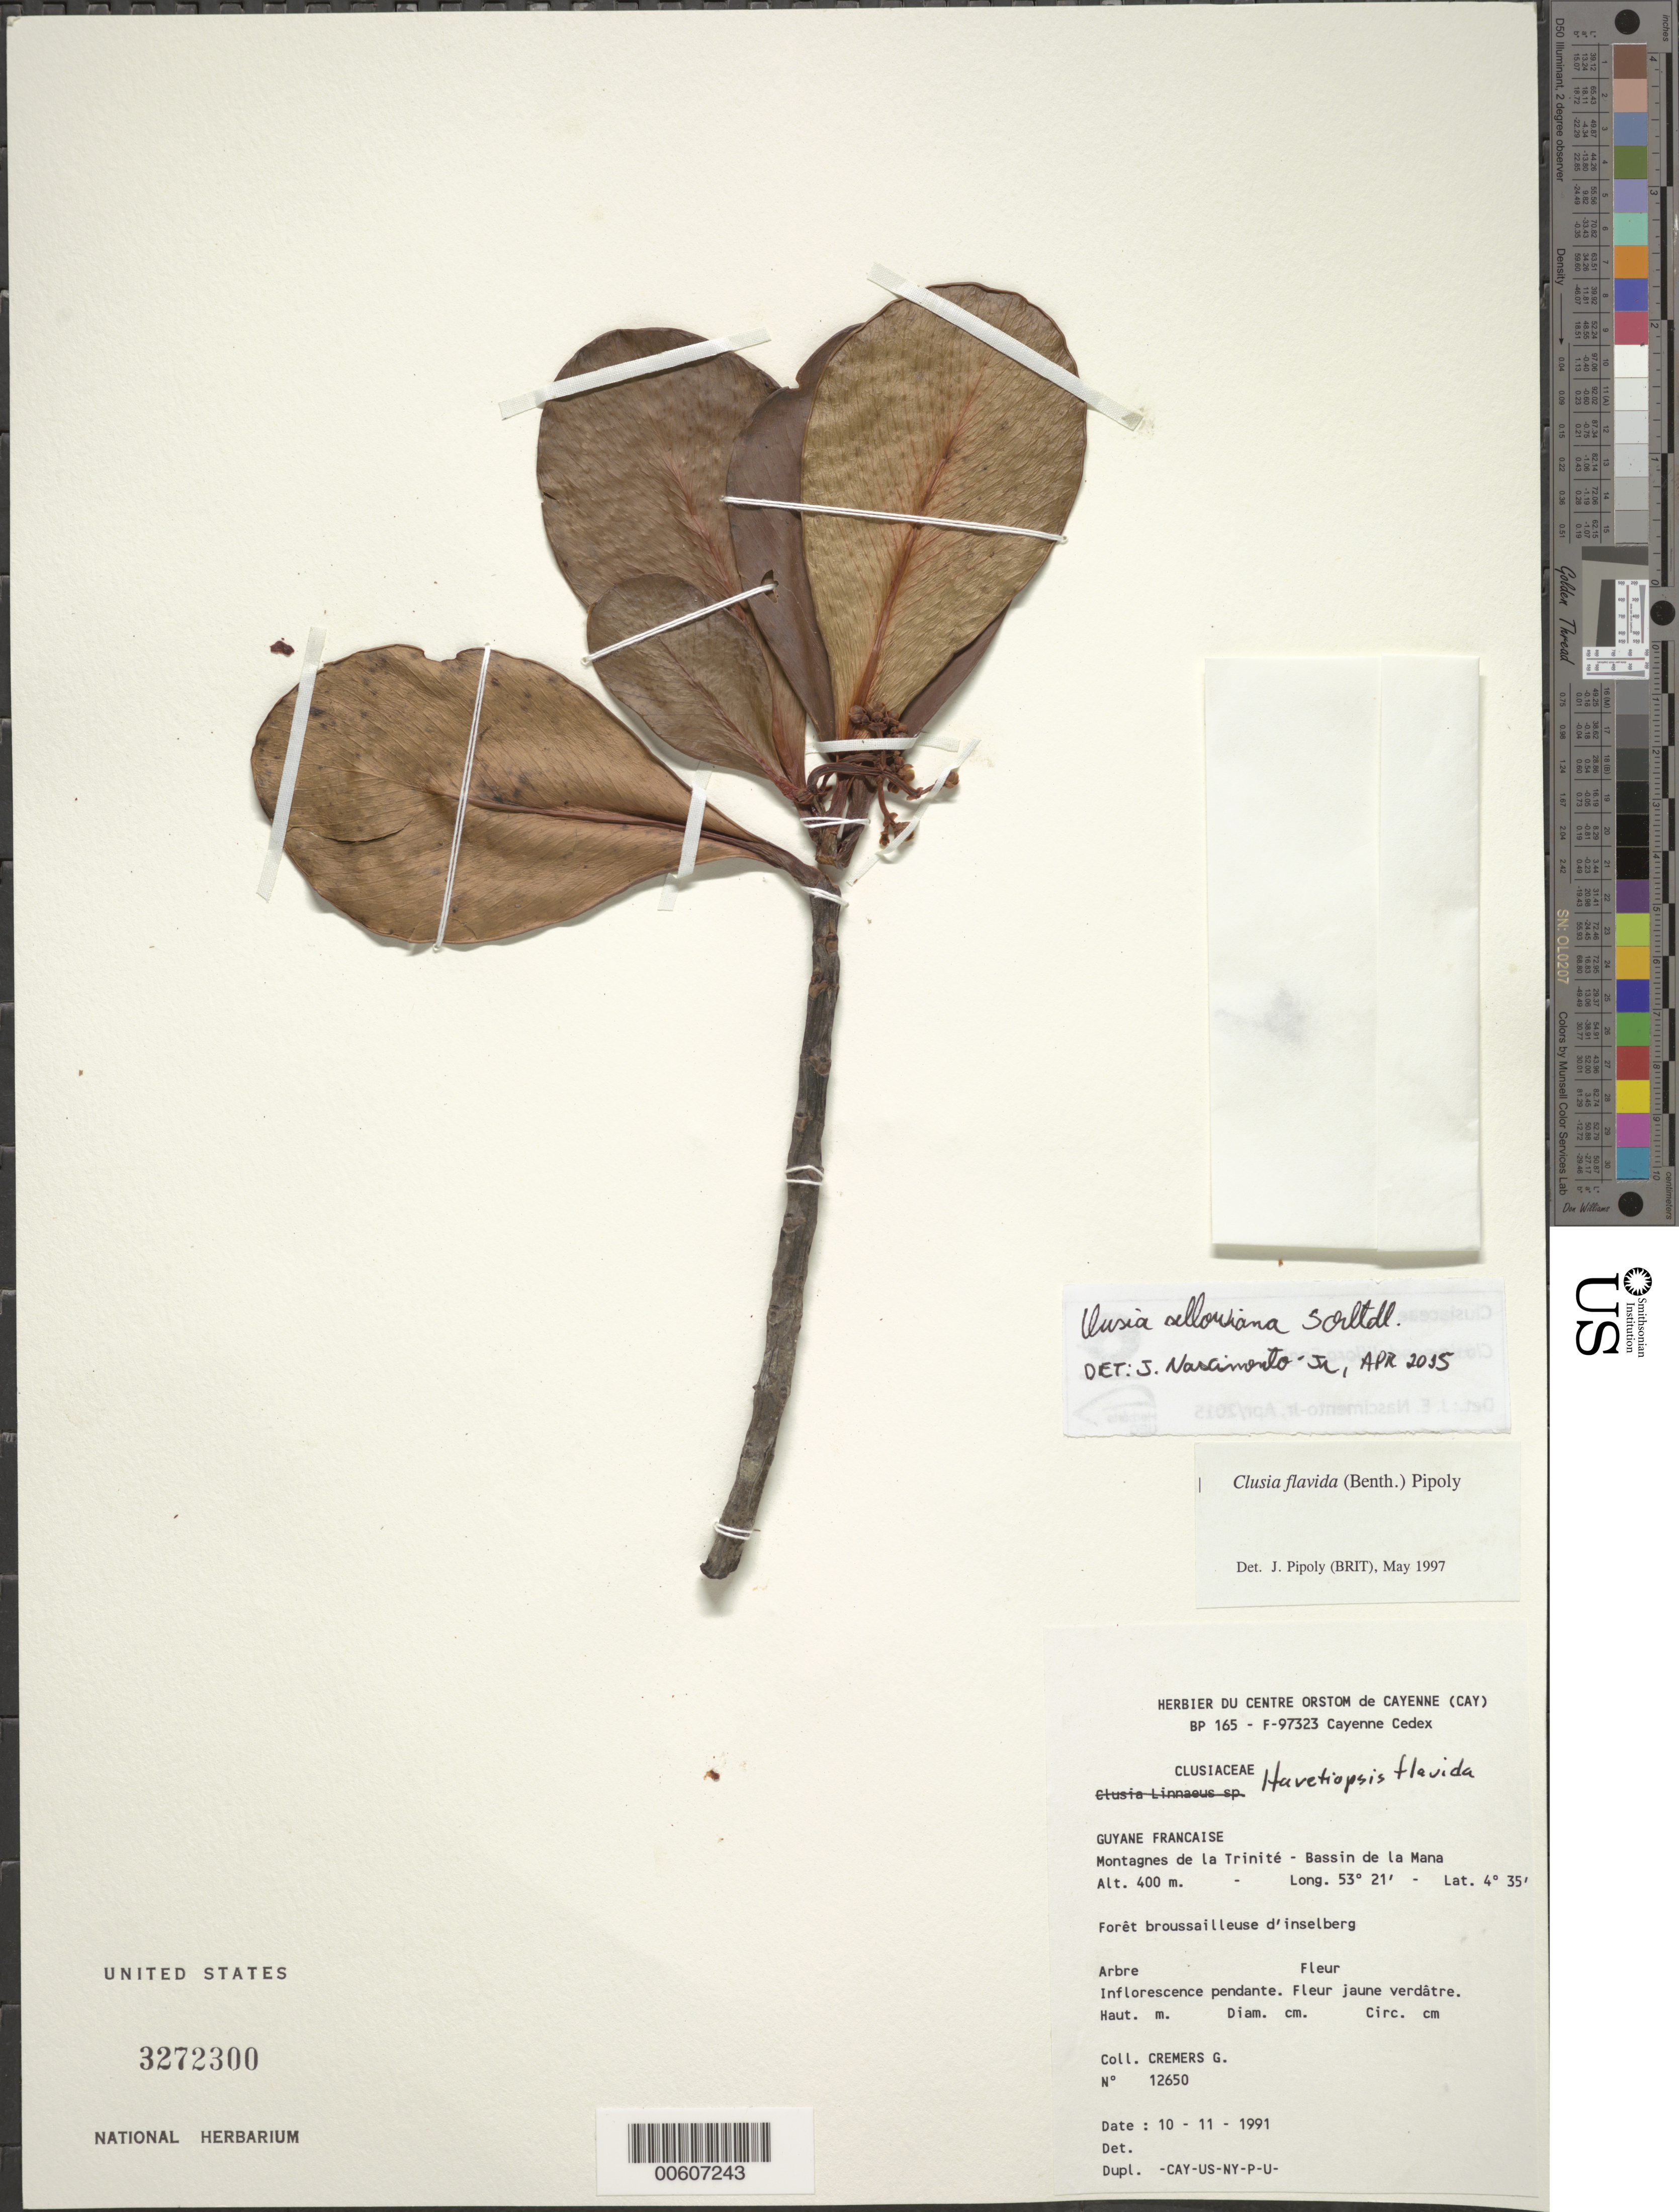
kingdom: Plantae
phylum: Tracheophyta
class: Magnoliopsida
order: Malpighiales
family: Clusiaceae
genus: Clusia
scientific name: Clusia sellowiana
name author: Schltdl.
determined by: Nascimento, Jose E., Jr.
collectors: G. Cremers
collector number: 12650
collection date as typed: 10-Nov-91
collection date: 1991-11-10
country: French Guiana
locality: Montagnes de la Trinité, Bassin de la Mana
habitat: Foret broussailleuse d'inselberg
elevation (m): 400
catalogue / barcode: US 3272300